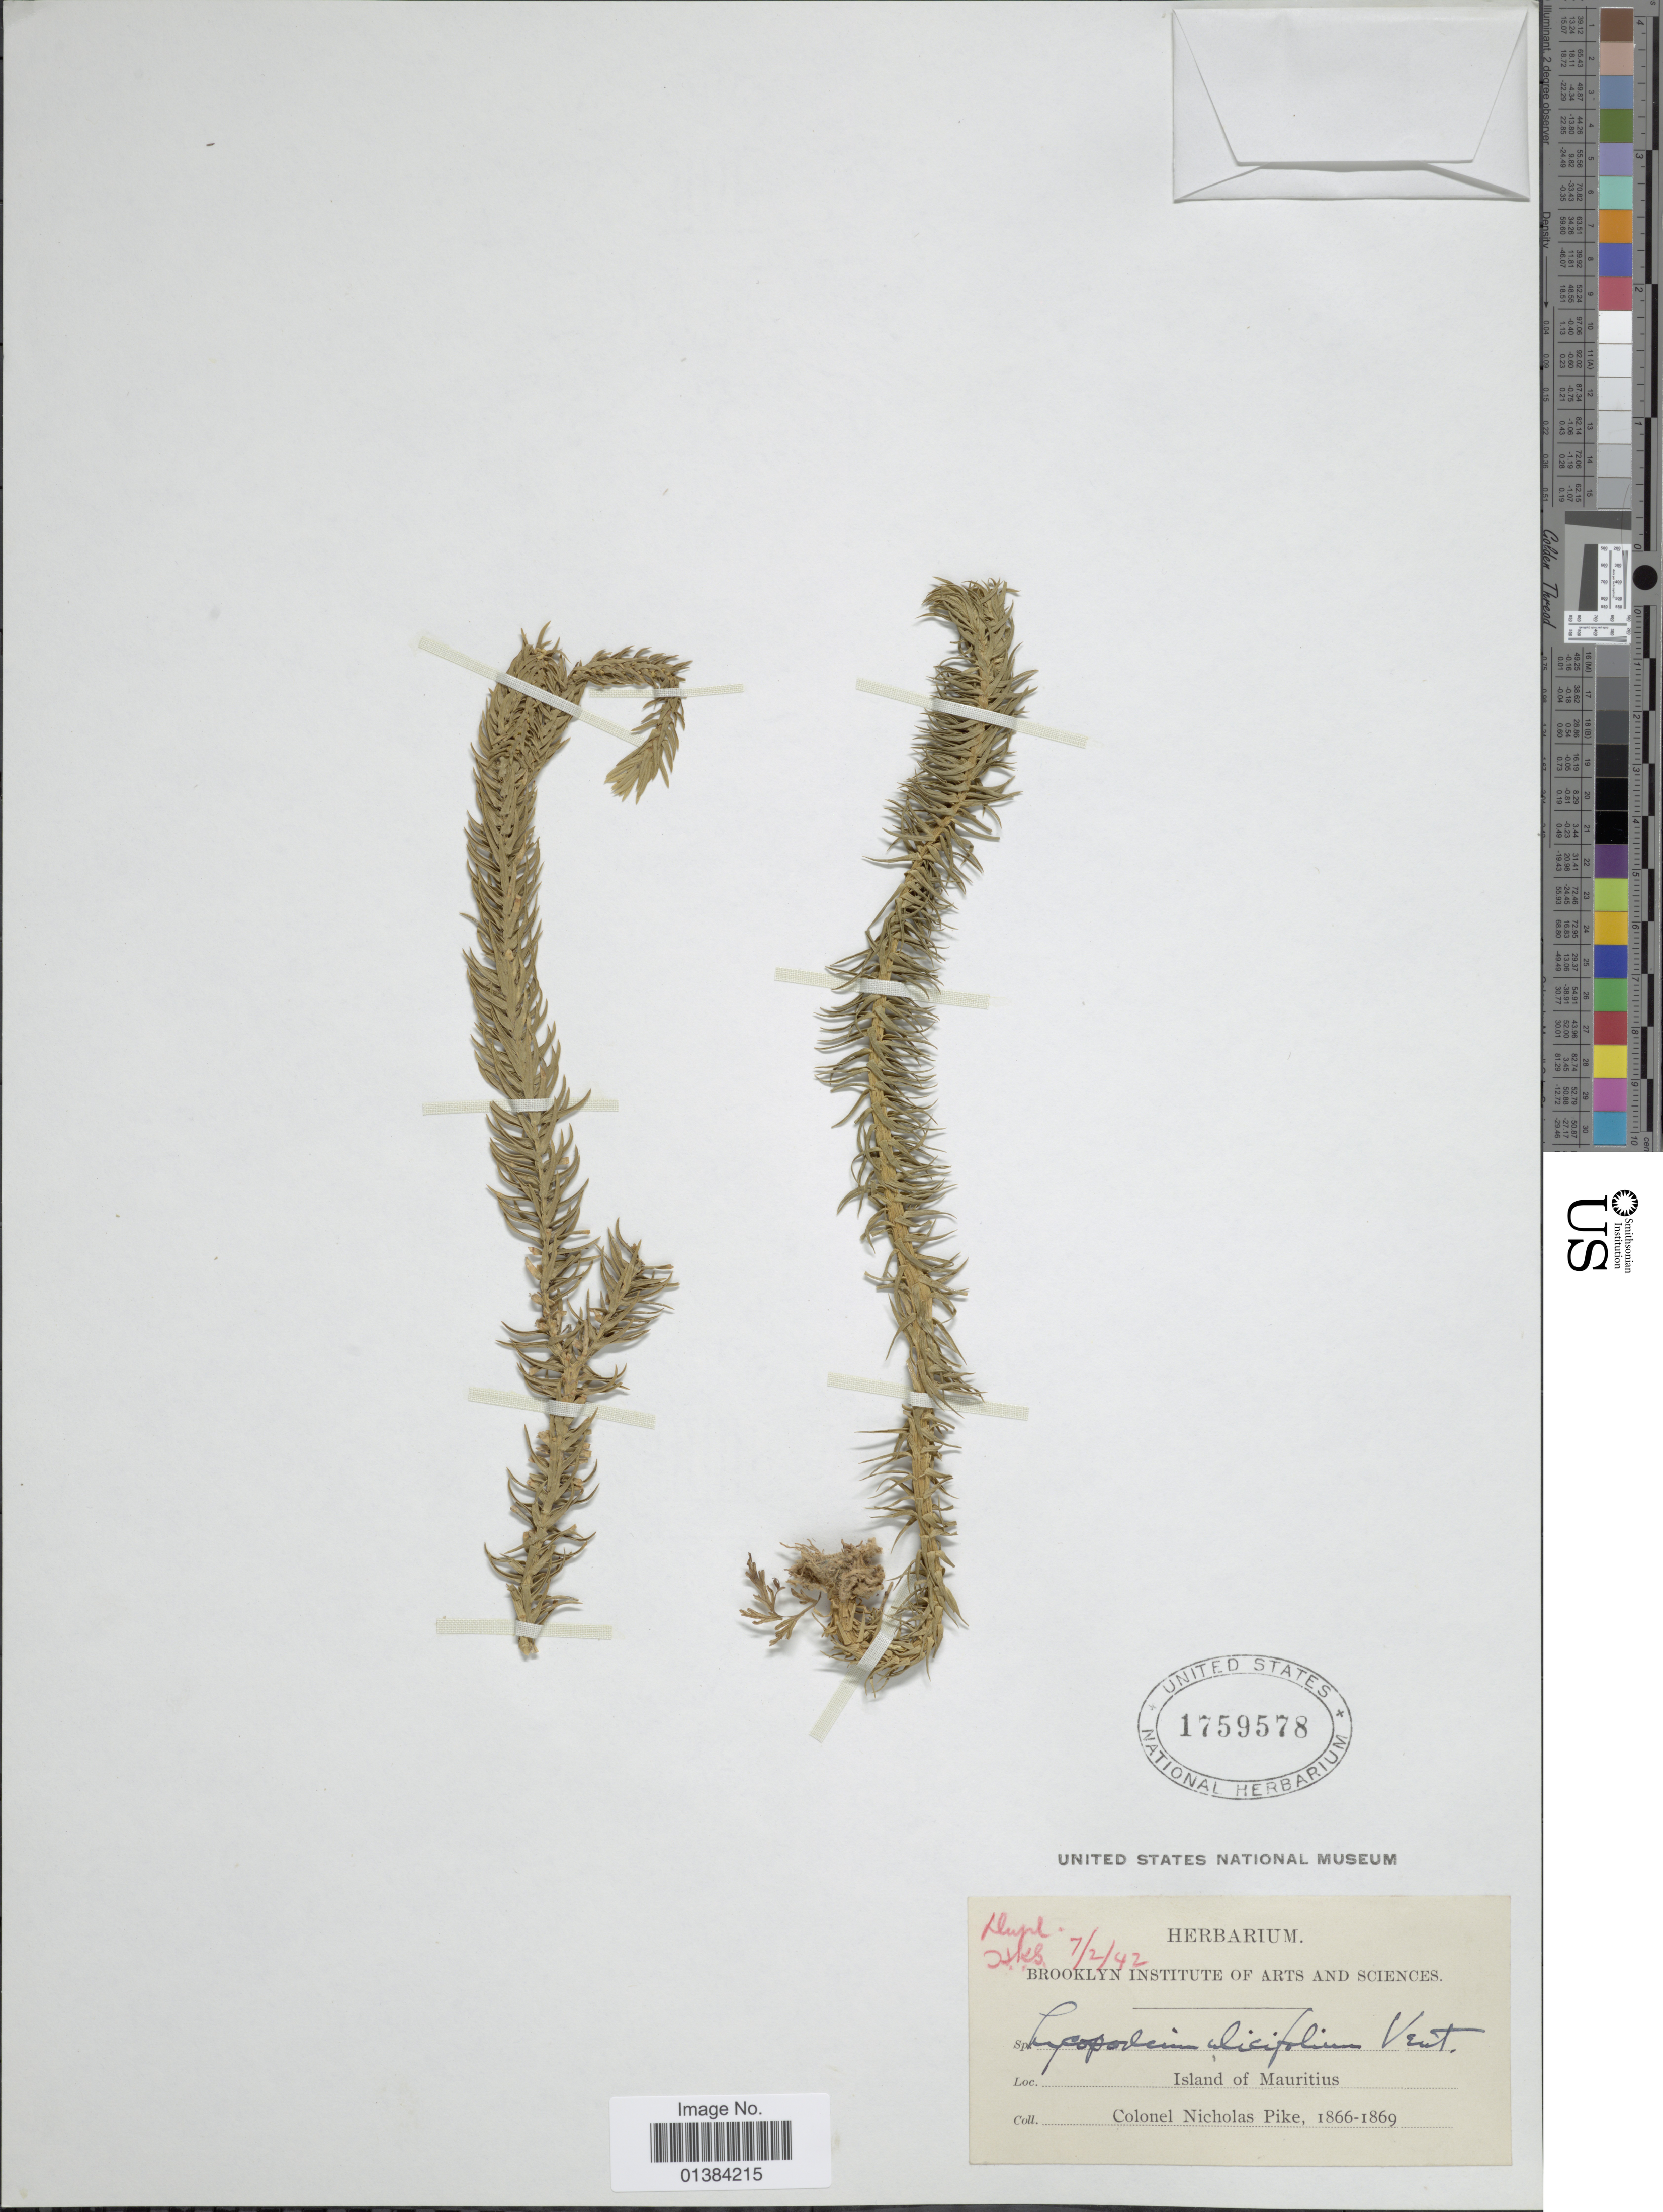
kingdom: Plantae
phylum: Tracheophyta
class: Lycopodiopsida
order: Lycopodiales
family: Lycopodiaceae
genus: Phlegmariurus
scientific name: Phlegmariurus ulcifolius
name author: (Sw.) S. R. Gosh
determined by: Field, A. R.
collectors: N. Pike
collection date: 1866/1869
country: Mauritius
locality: Island of Mauritius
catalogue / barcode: US 1759578